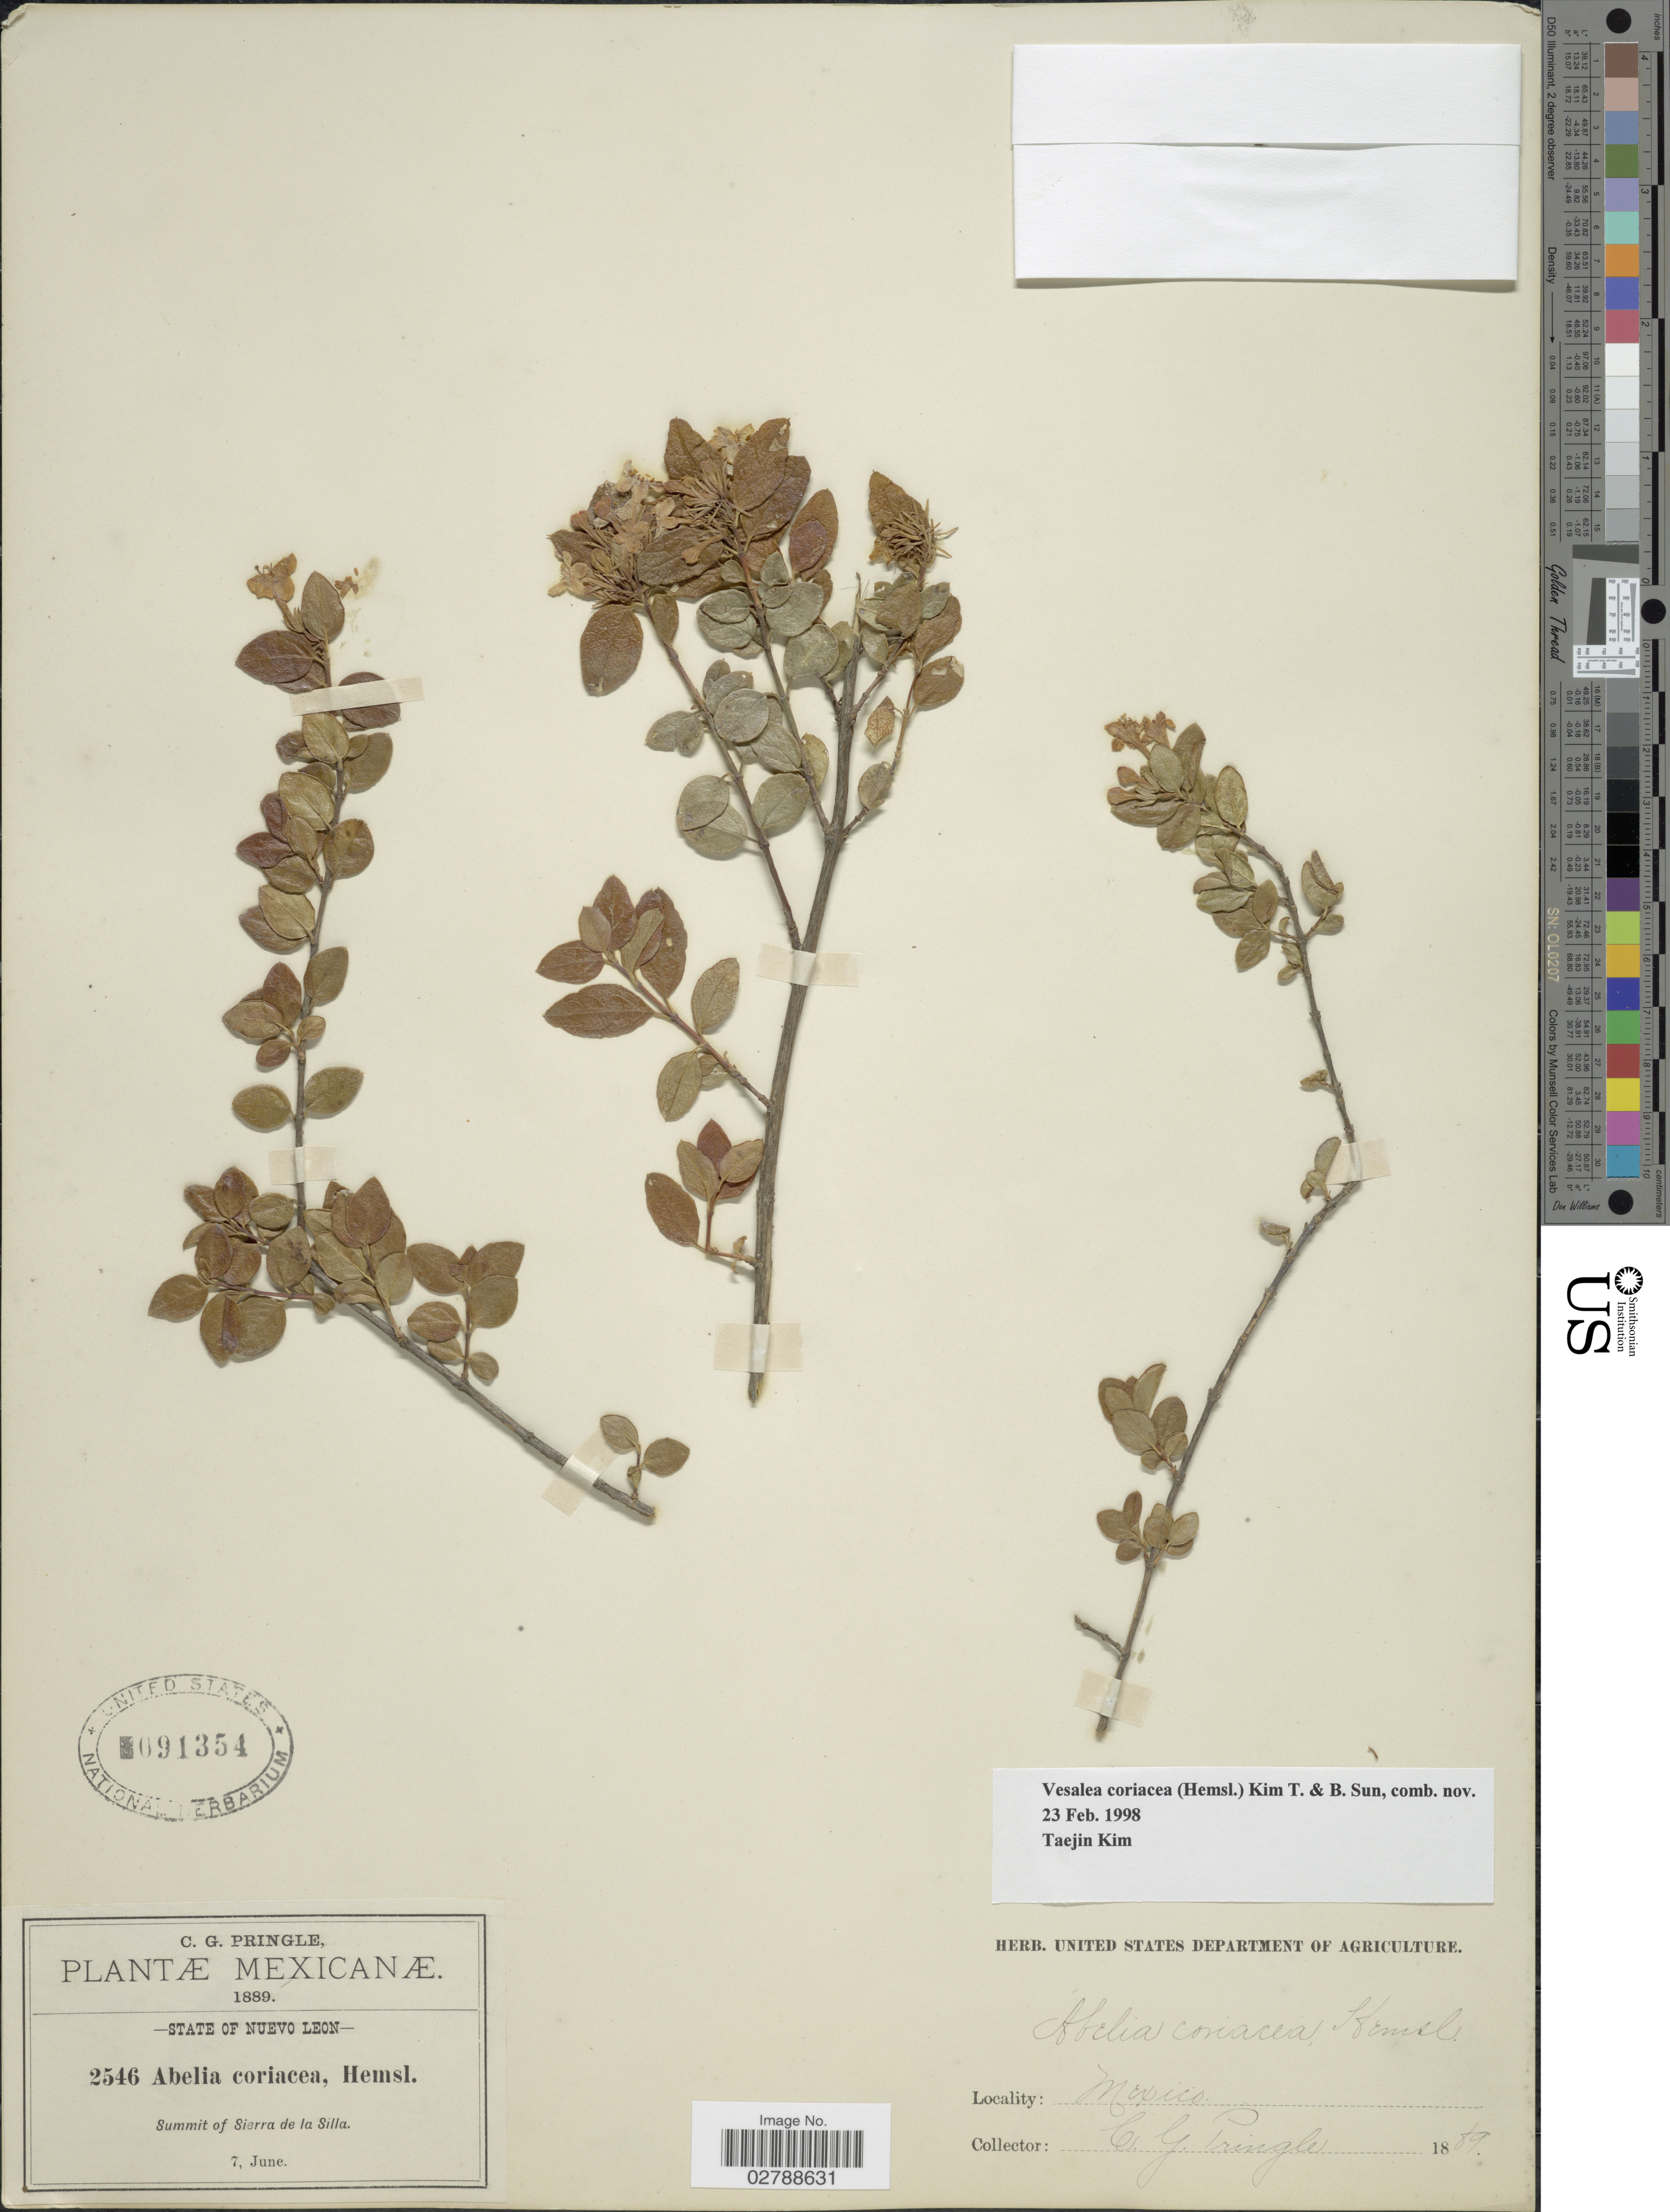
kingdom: Plantae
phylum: Tracheophyta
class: Magnoliopsida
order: Dipsacales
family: Caprifoliaceae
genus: Vesalea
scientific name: Vesalea coriacea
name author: (Hemsl.) Kim & Sun ex Landrein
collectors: C. G. Pringle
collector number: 2546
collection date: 1889-06-07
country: Mexico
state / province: Nuevo León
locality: Summit of Sierra de la Silla.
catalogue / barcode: US 91354